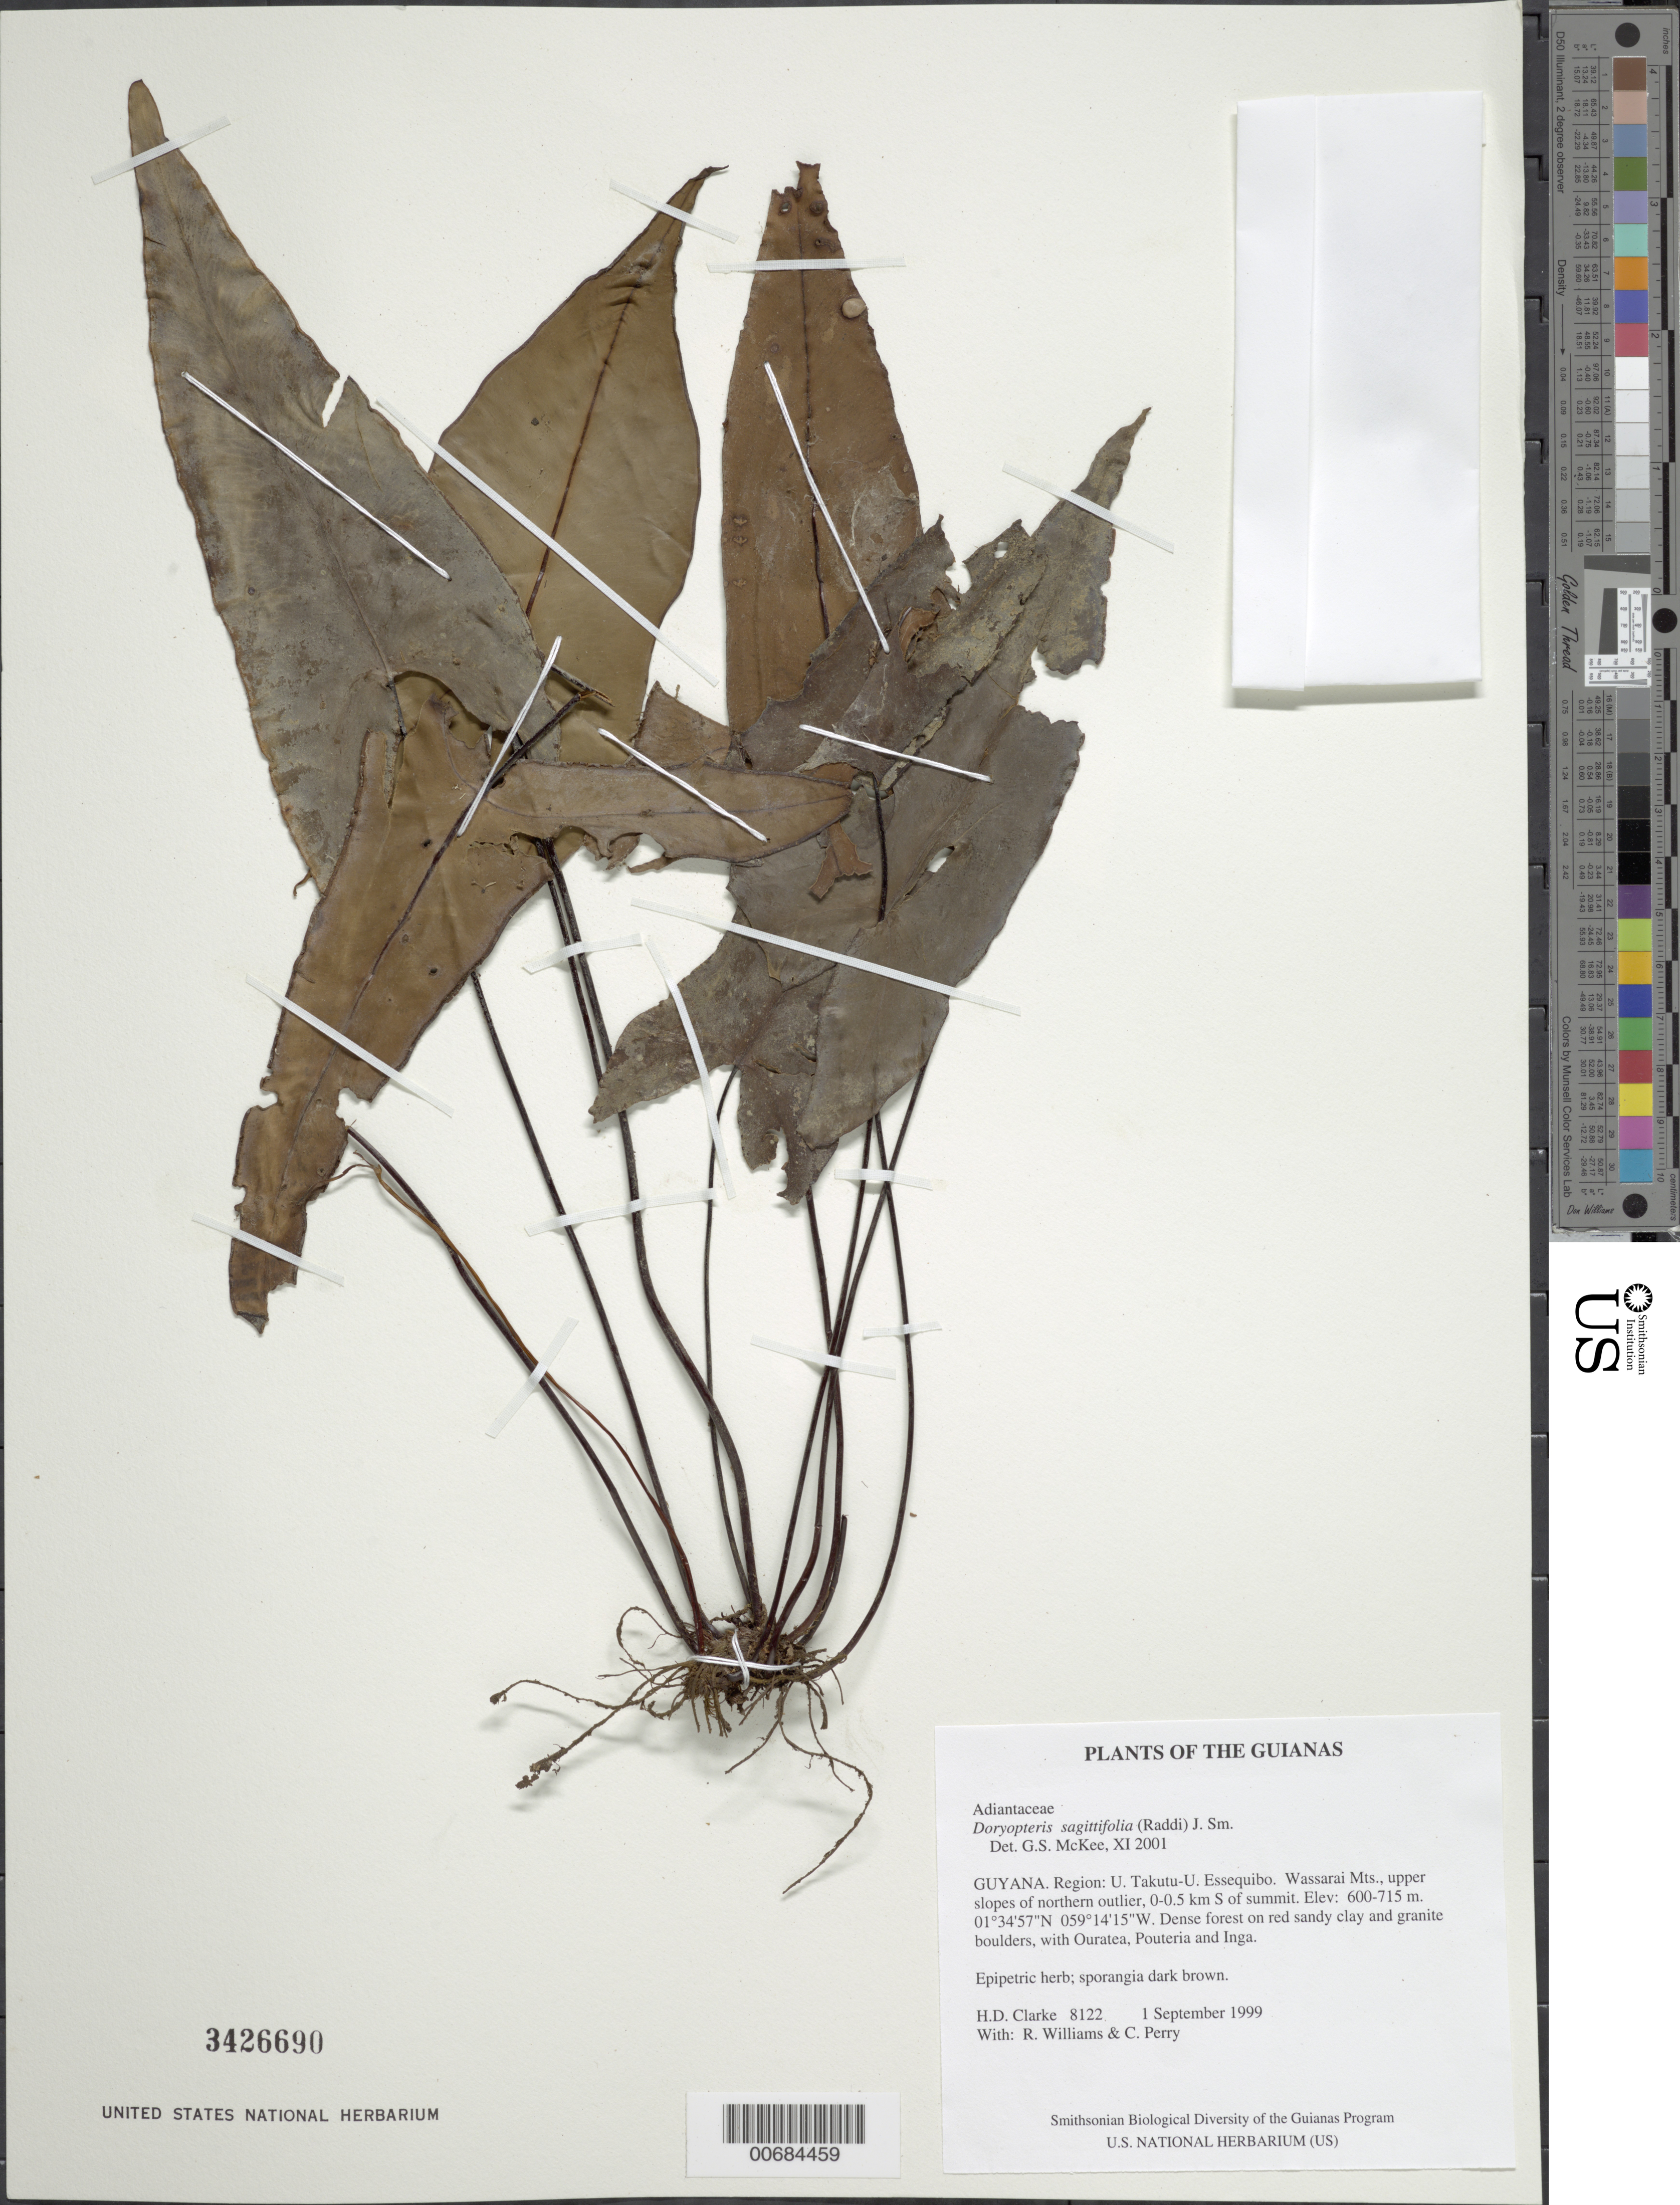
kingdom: Plantae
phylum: Tracheophyta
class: Polypodiopsida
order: Polypodiales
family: Pteridaceae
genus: Doryopteris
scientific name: Doryopteris sagittifolia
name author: J. Sm.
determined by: McKee, G. S., (US), NMNH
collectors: H. D. Clarke, R. Williams & C. Perry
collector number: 8122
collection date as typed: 1 September 1999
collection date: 1999-09-01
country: Guyana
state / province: U. Takutu-U. Essequibo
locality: Wassarai Mts., upper slopes of northern outlier, 0-0.5 km S of summit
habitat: Dense forest on red sandy clay and granite boulders, with Ouratea, Pouteria and Inga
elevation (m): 600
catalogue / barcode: US 3426690